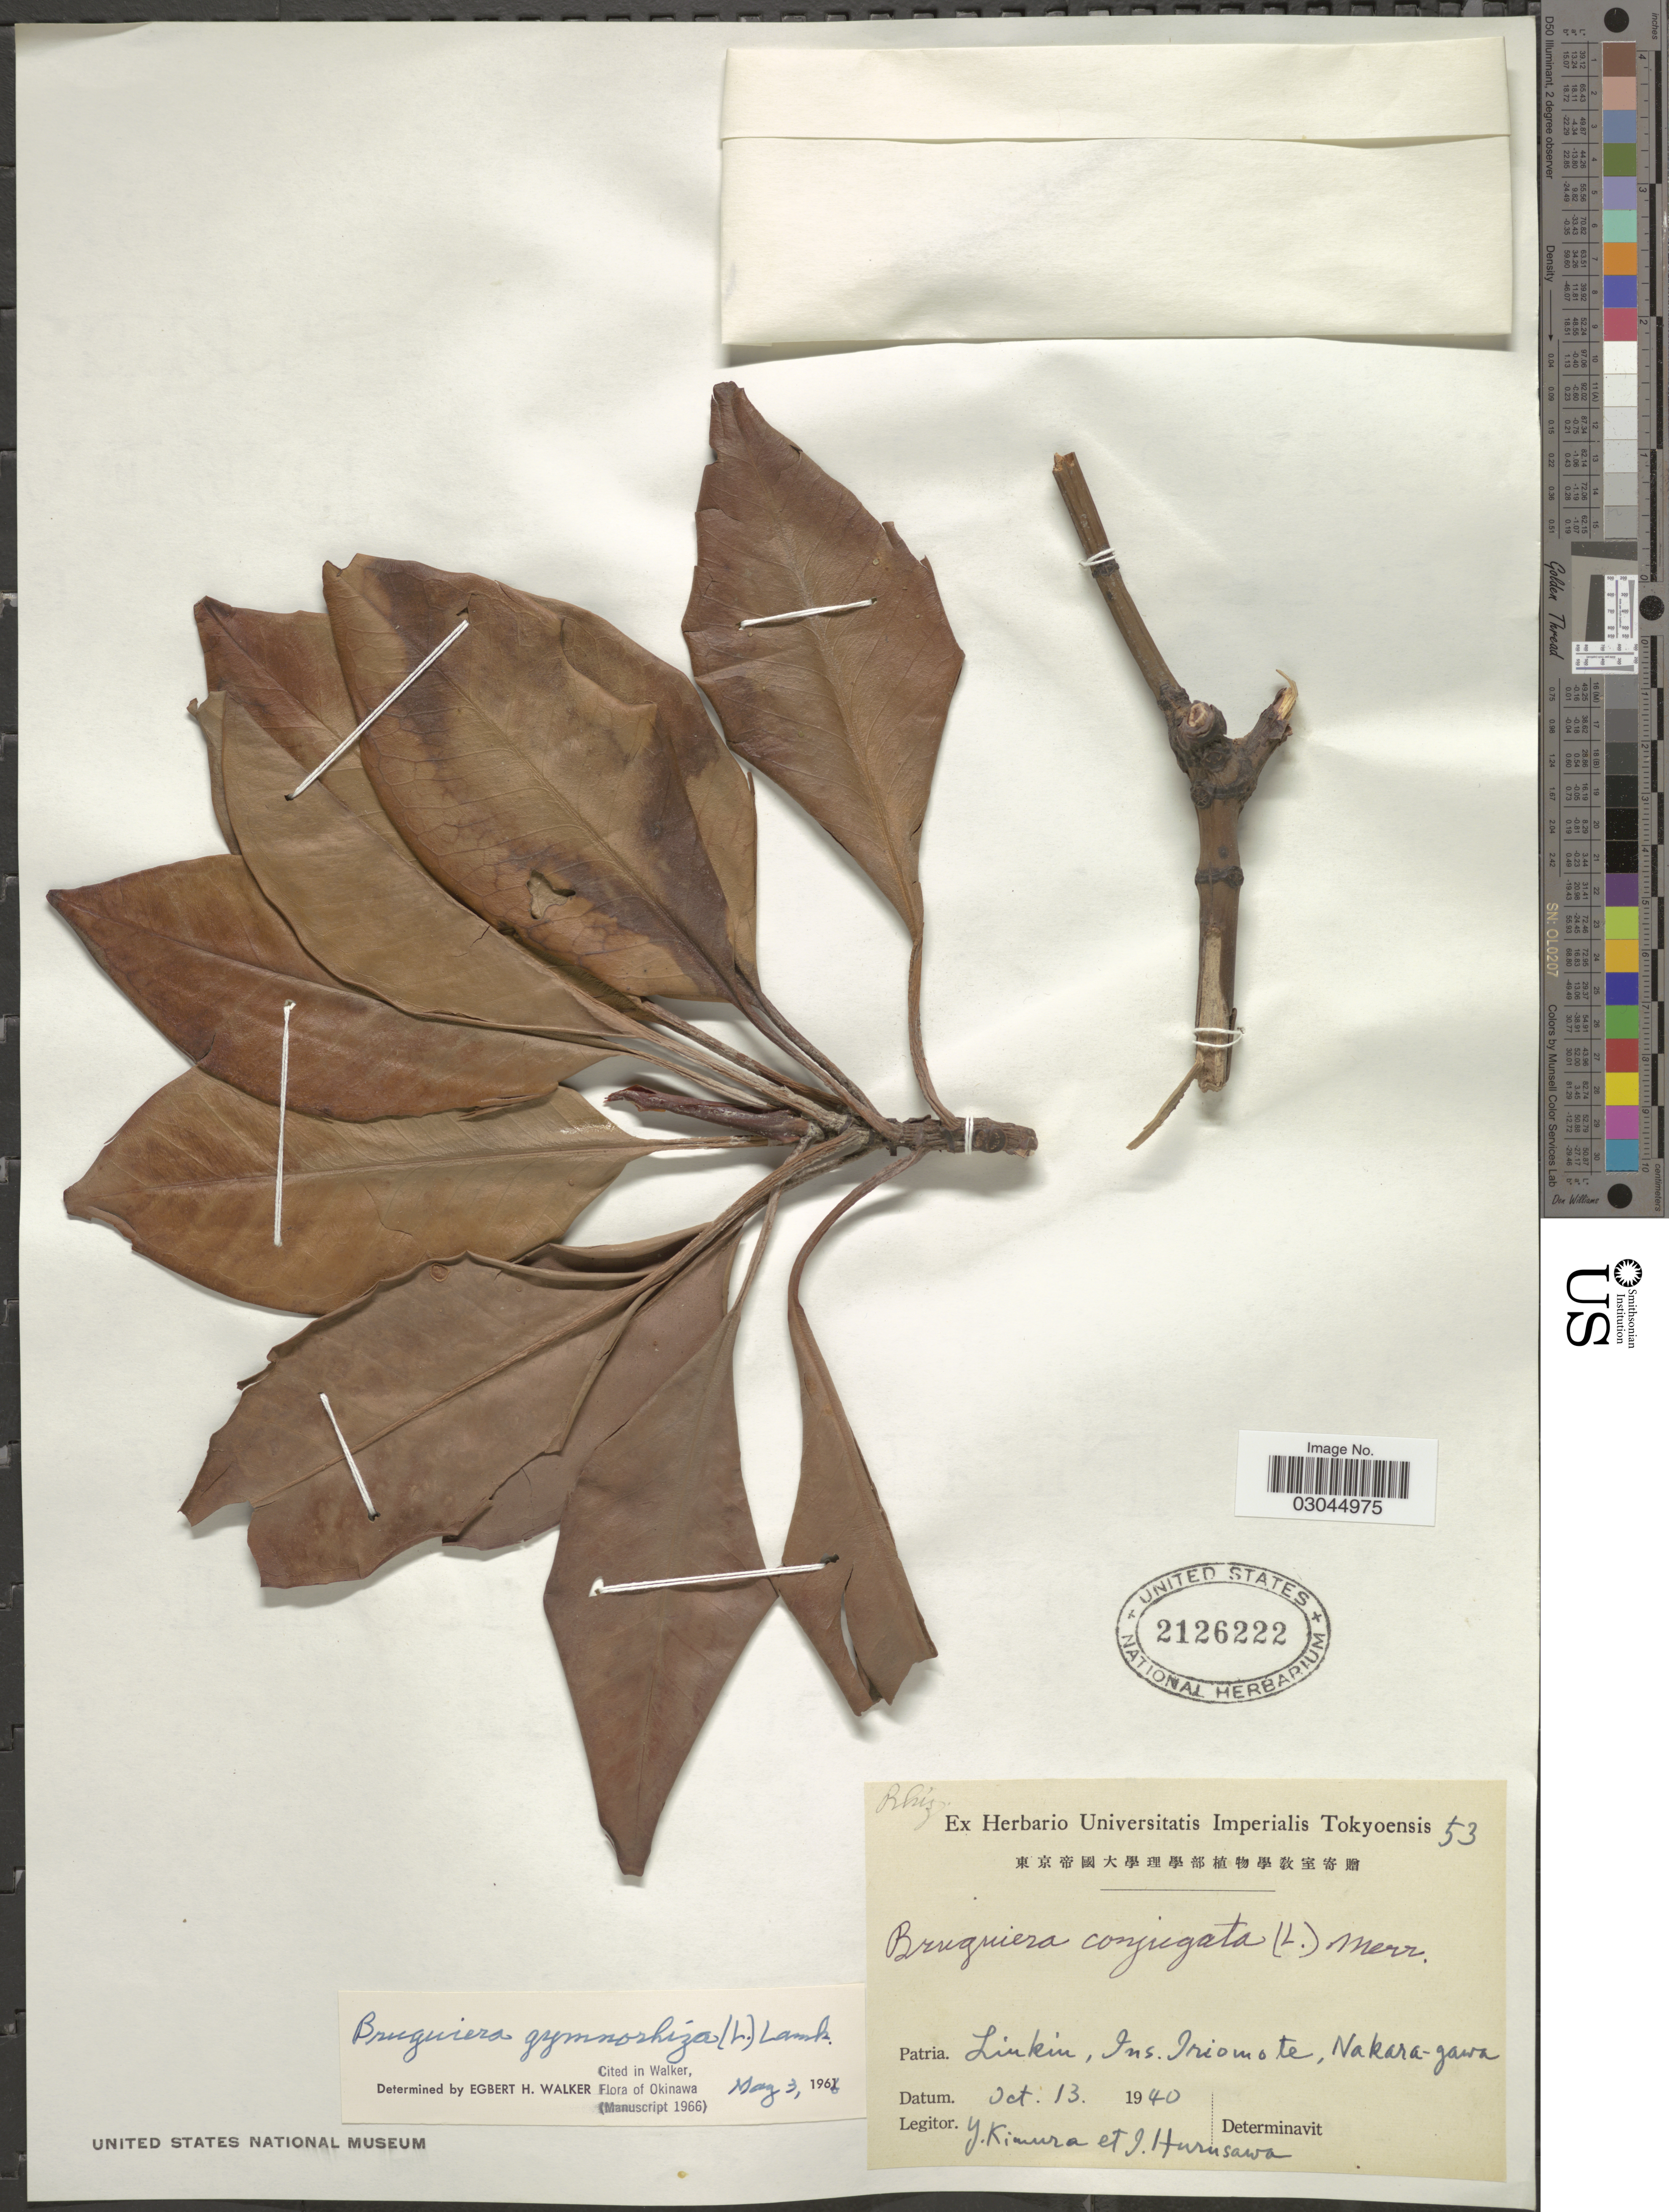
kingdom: Plantae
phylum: Tracheophyta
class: Magnoliopsida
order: Malpighiales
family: Rhizophoraceae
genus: Bruguiera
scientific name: Bruguiera gymnorhiza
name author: (L.) Savigny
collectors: Y. Kimura & I. Hurusawa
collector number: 53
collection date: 1940-10-13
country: Japan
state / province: Okinawa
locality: Linkin, Ins. Iriomote, Nakara-gawa.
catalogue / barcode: US 2126222